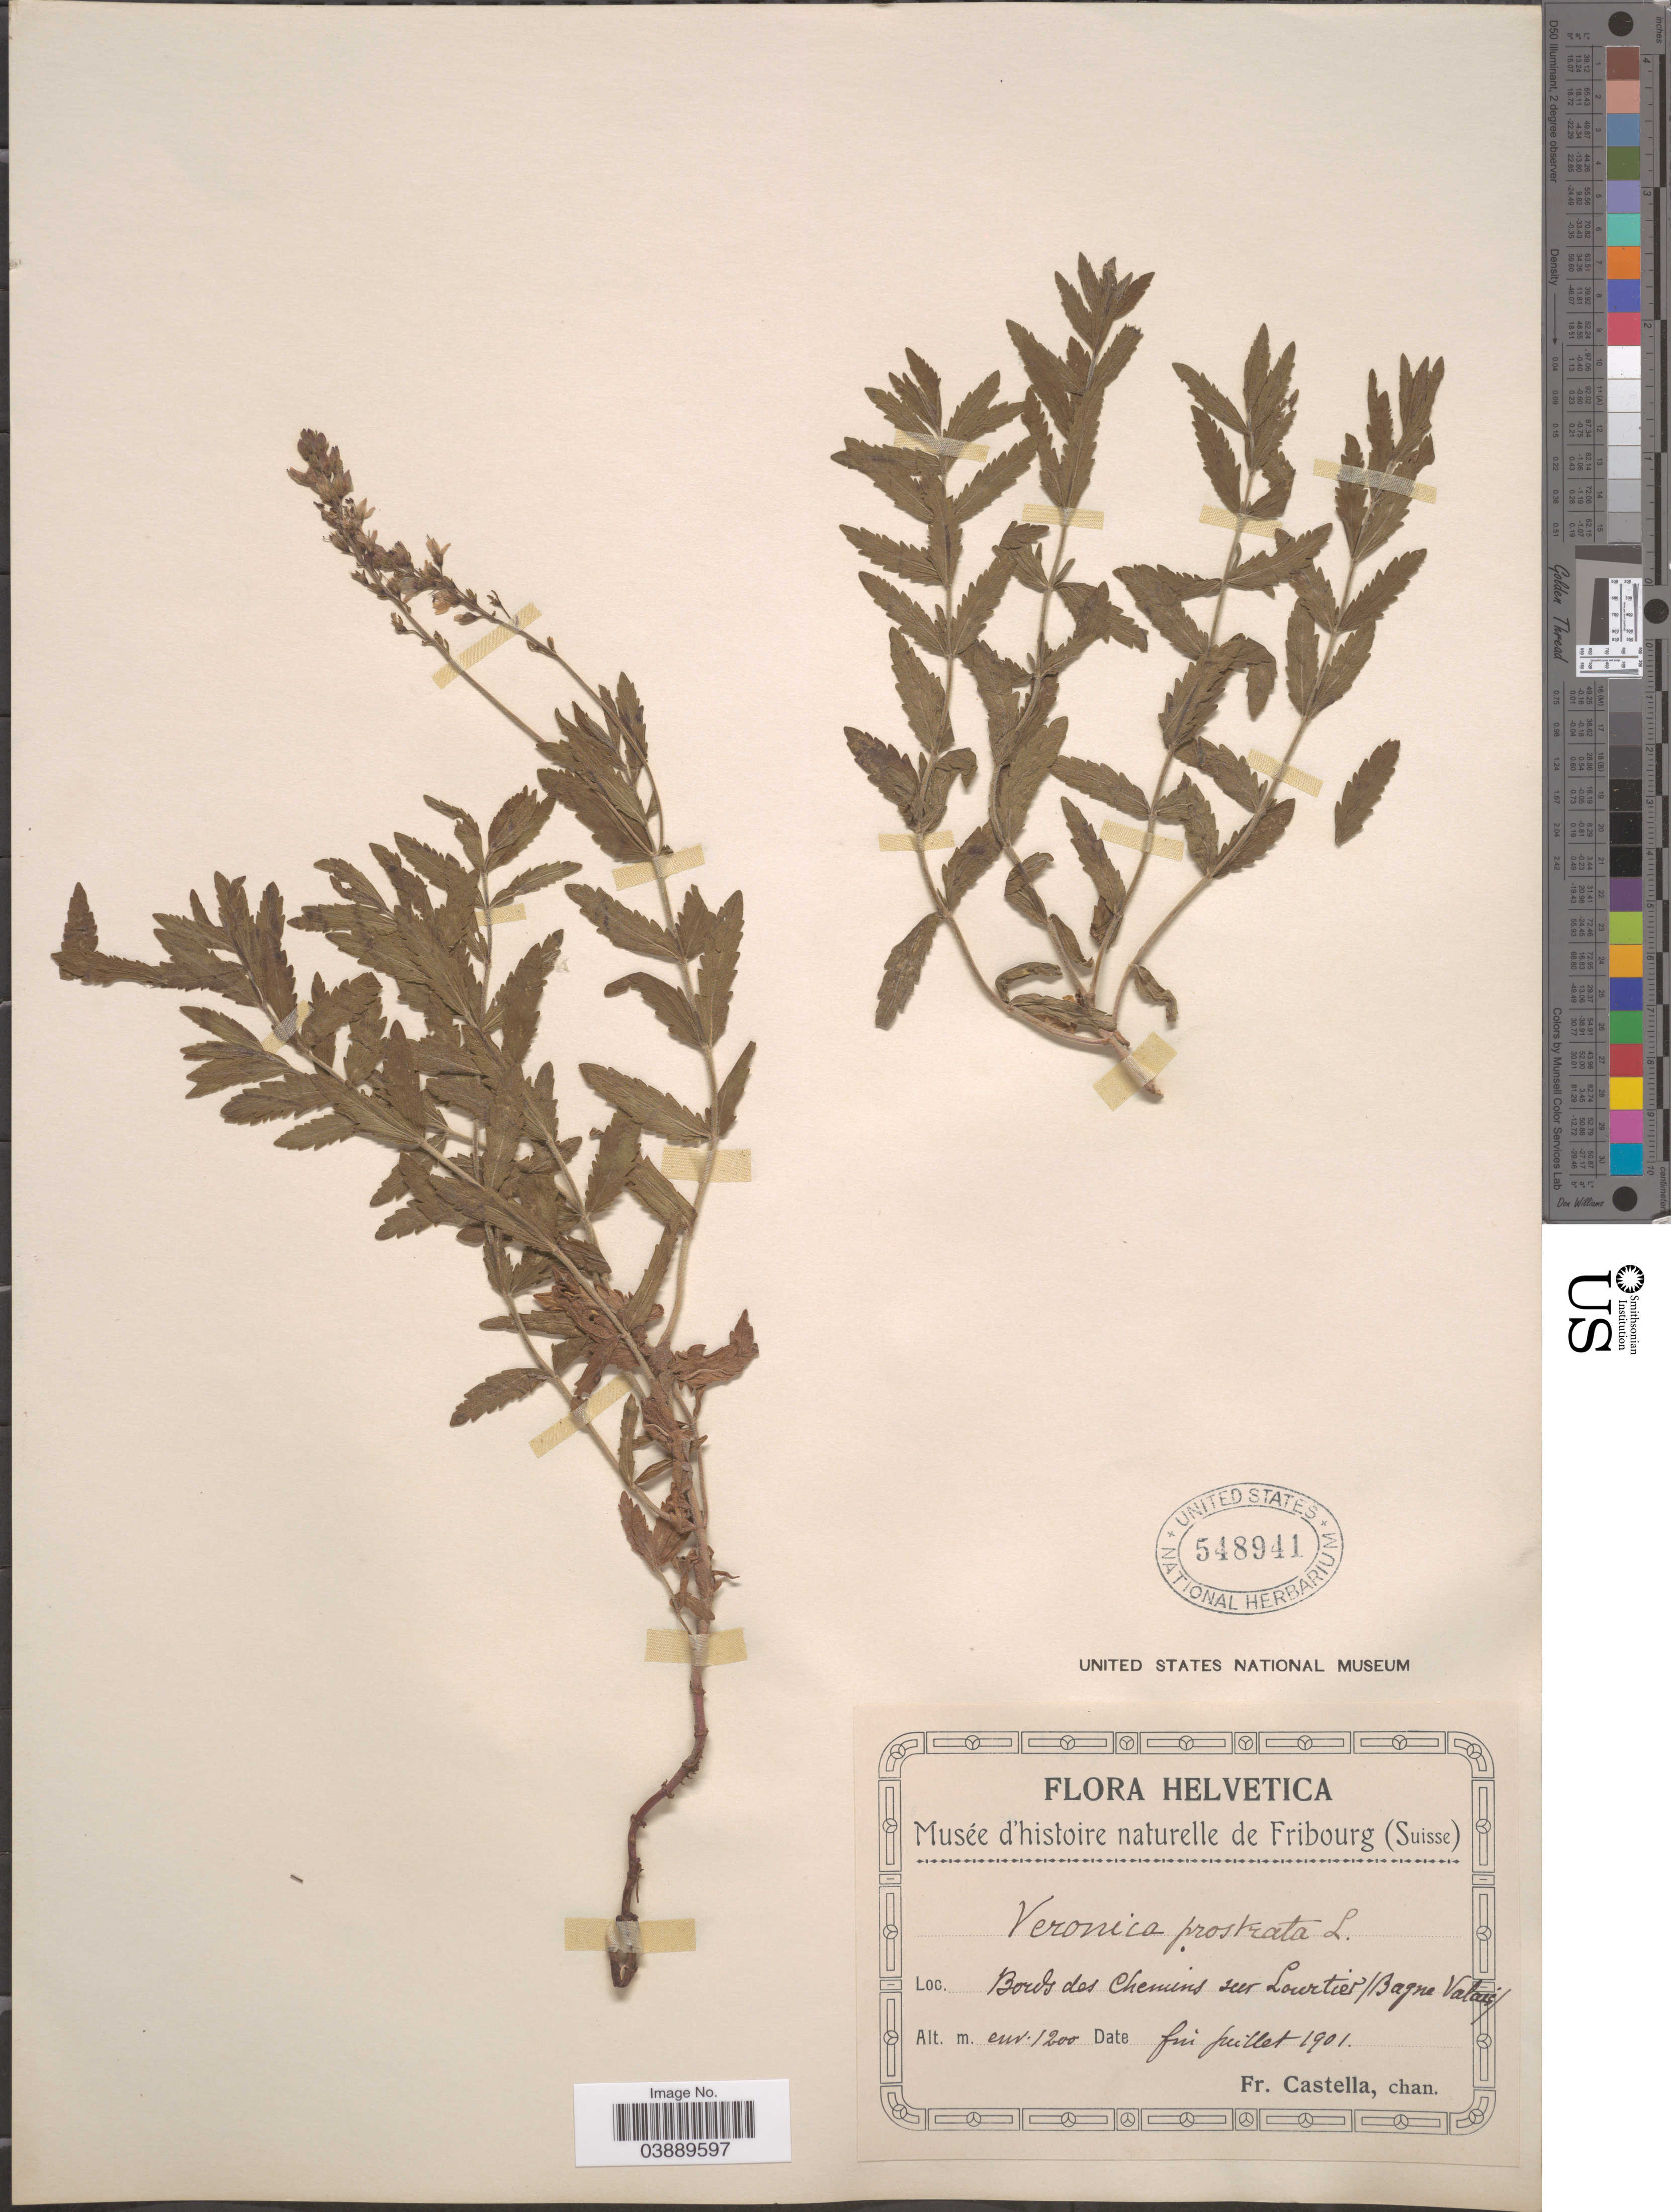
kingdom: Plantae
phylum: Tracheophyta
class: Magnoliopsida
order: Lamiales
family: Plantaginaceae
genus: Veronica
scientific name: Veronica prostrata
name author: L.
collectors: Fr. Castella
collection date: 1901-07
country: Switzerland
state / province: Valais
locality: Helvetica. Bords des Chemins sur Lourtier/Bagne Valais.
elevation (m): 1200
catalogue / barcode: US 548941